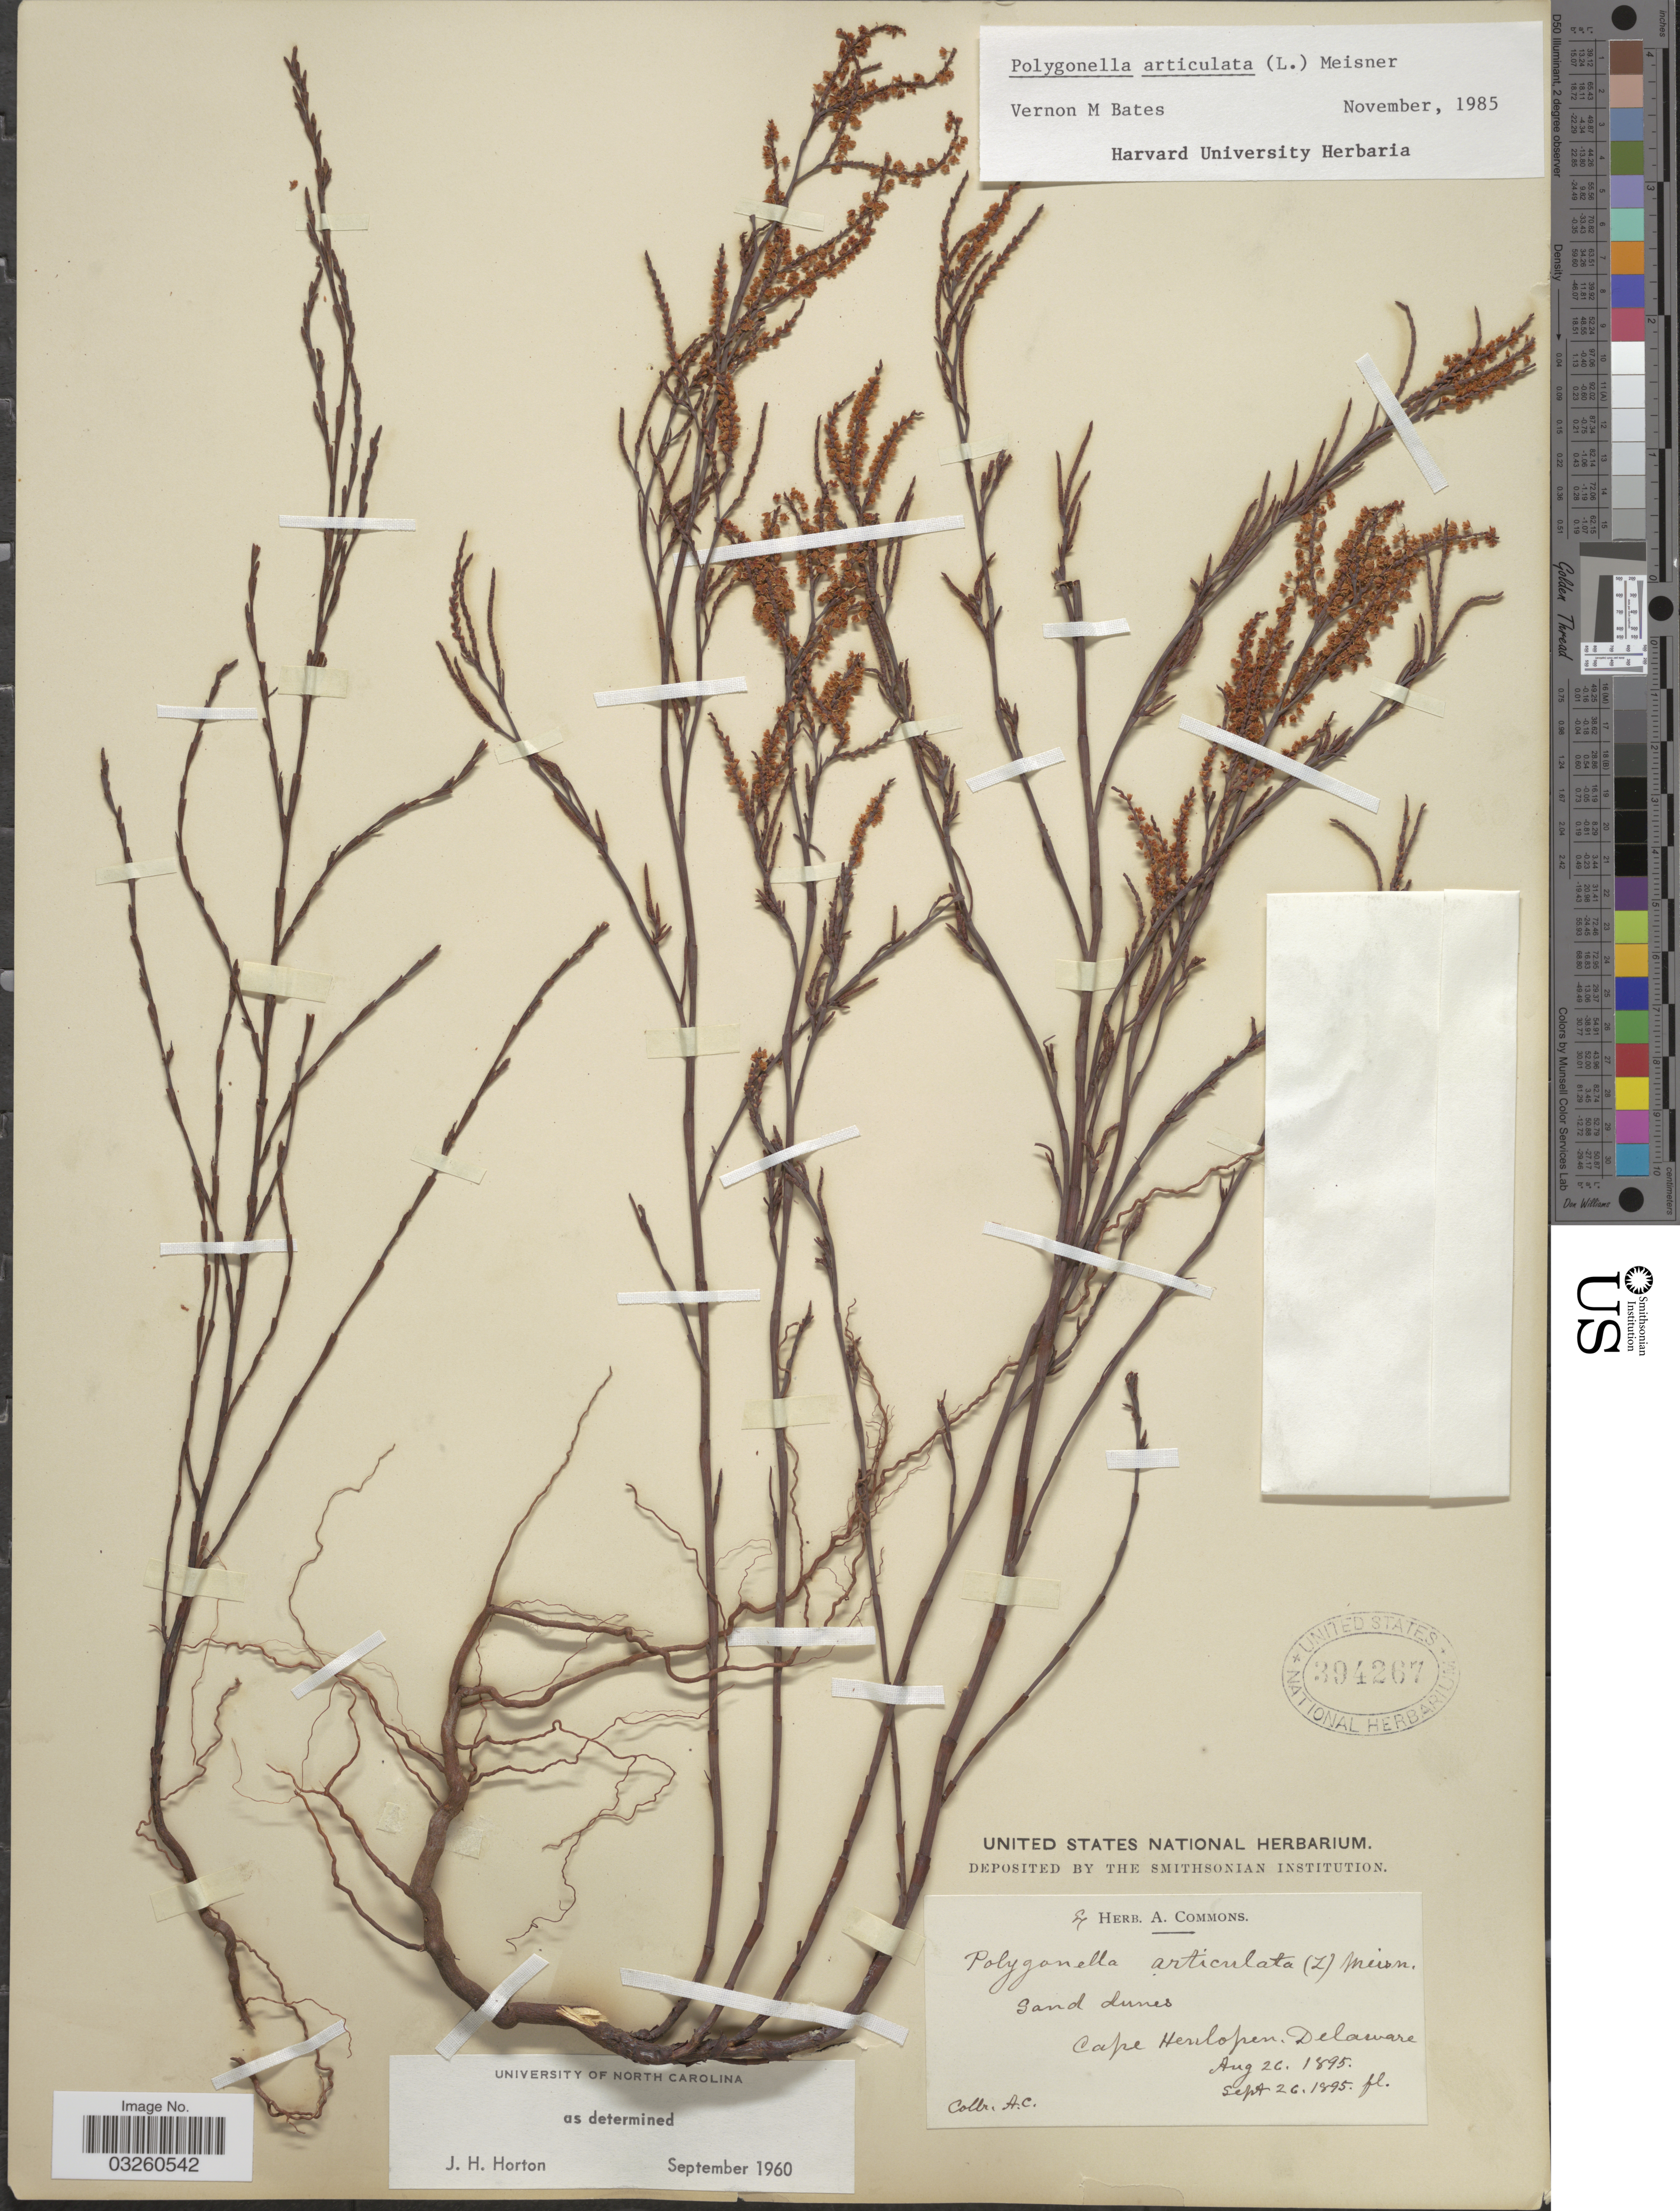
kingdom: Plantae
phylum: Tracheophyta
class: Magnoliopsida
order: Caryophyllales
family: Polygonaceae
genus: Polygonella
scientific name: Polygonella articulata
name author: (L.) Meisn.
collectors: A. Commons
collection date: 1895-08-26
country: United States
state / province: Delaware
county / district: Sussex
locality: Cape Henlopen.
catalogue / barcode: US 394267